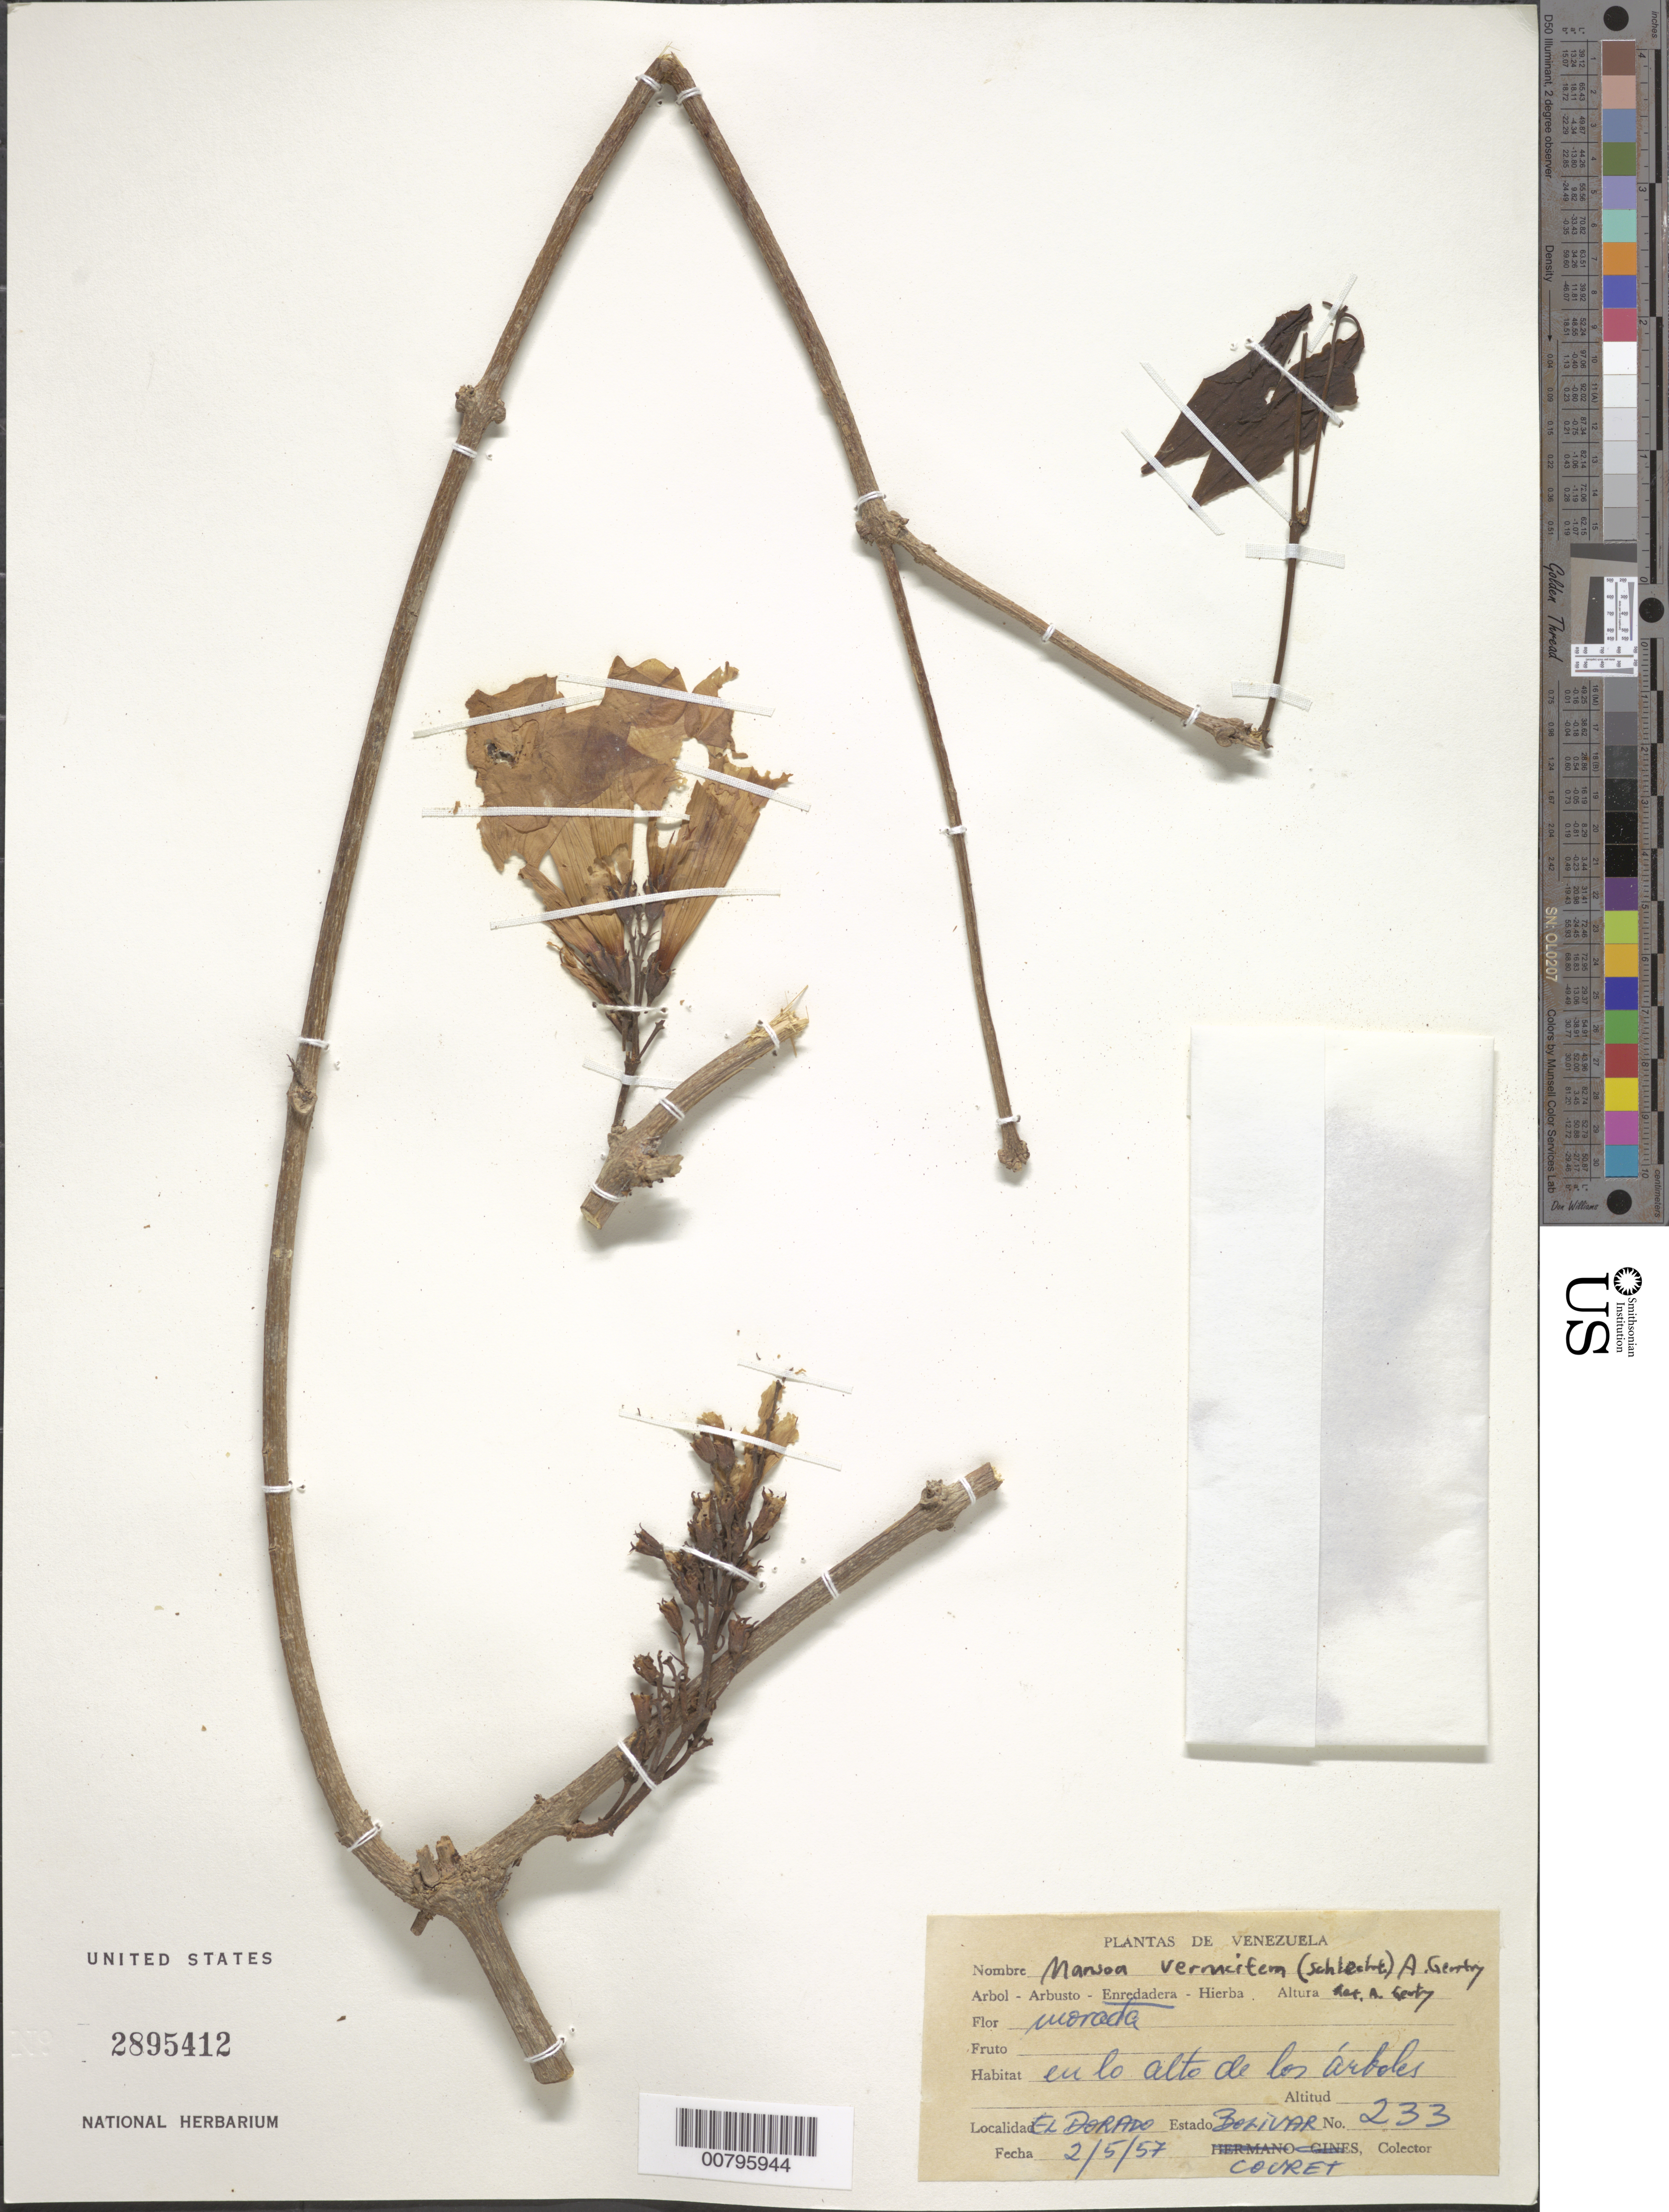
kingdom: Plantae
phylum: Tracheophyta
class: Magnoliopsida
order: Lamiales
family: Bignoniaceae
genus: Mansoa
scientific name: Mansoa verrucifera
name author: (Schltdl.) A.H. Gentry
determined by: Gentry, A. H.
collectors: -. Couret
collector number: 233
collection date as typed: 2-May-57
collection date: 1957-05-02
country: Venezuela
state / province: Bolívar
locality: El Dorado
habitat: Alto de los arboles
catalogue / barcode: US 2895412